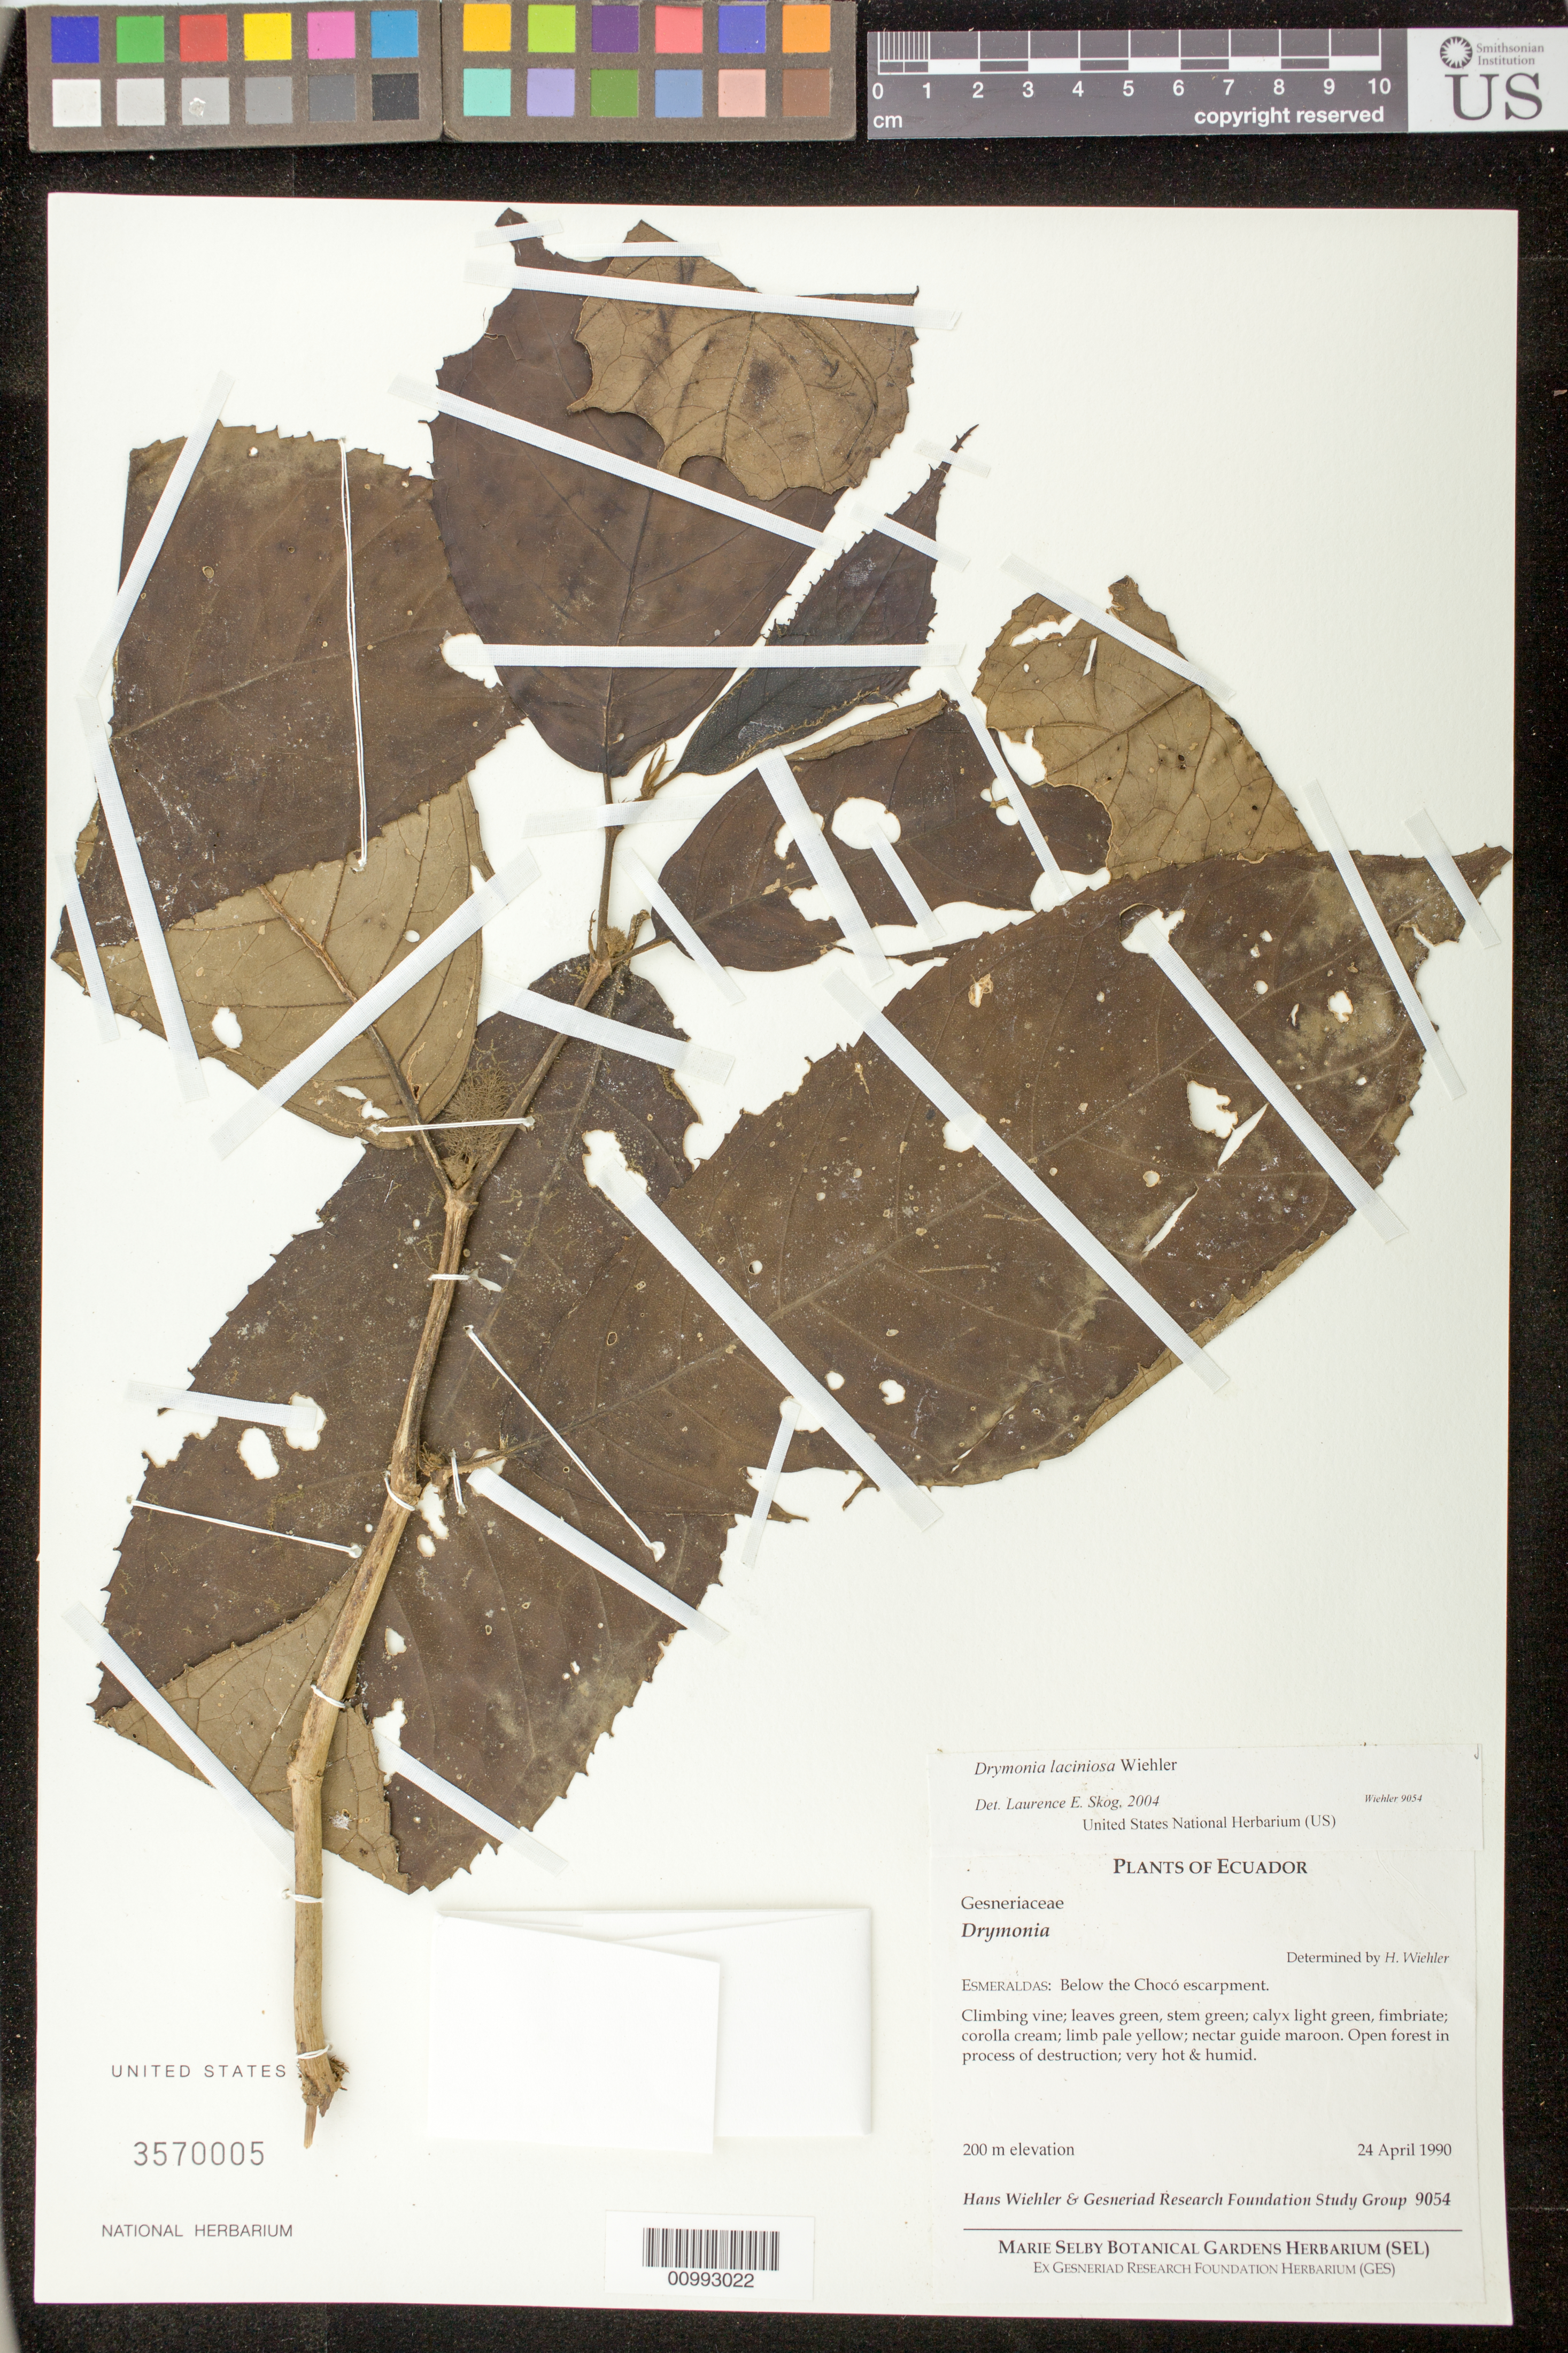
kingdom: Plantae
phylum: Tracheophyta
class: Magnoliopsida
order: Lamiales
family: Gesneriaceae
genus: Drymonia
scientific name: Drymonia laciniosa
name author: Wiehler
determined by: Skog, Laurence E.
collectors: H. J. Wiehler & GRF Study Group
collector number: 9054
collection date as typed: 24 Apr 1990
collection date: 1990-04-24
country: Ecuador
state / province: Esmeraldas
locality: Esmeraldas: below the Chocó escarpment.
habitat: Open forest in process of destruction; very hot & humid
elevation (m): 200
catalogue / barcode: US 3570005